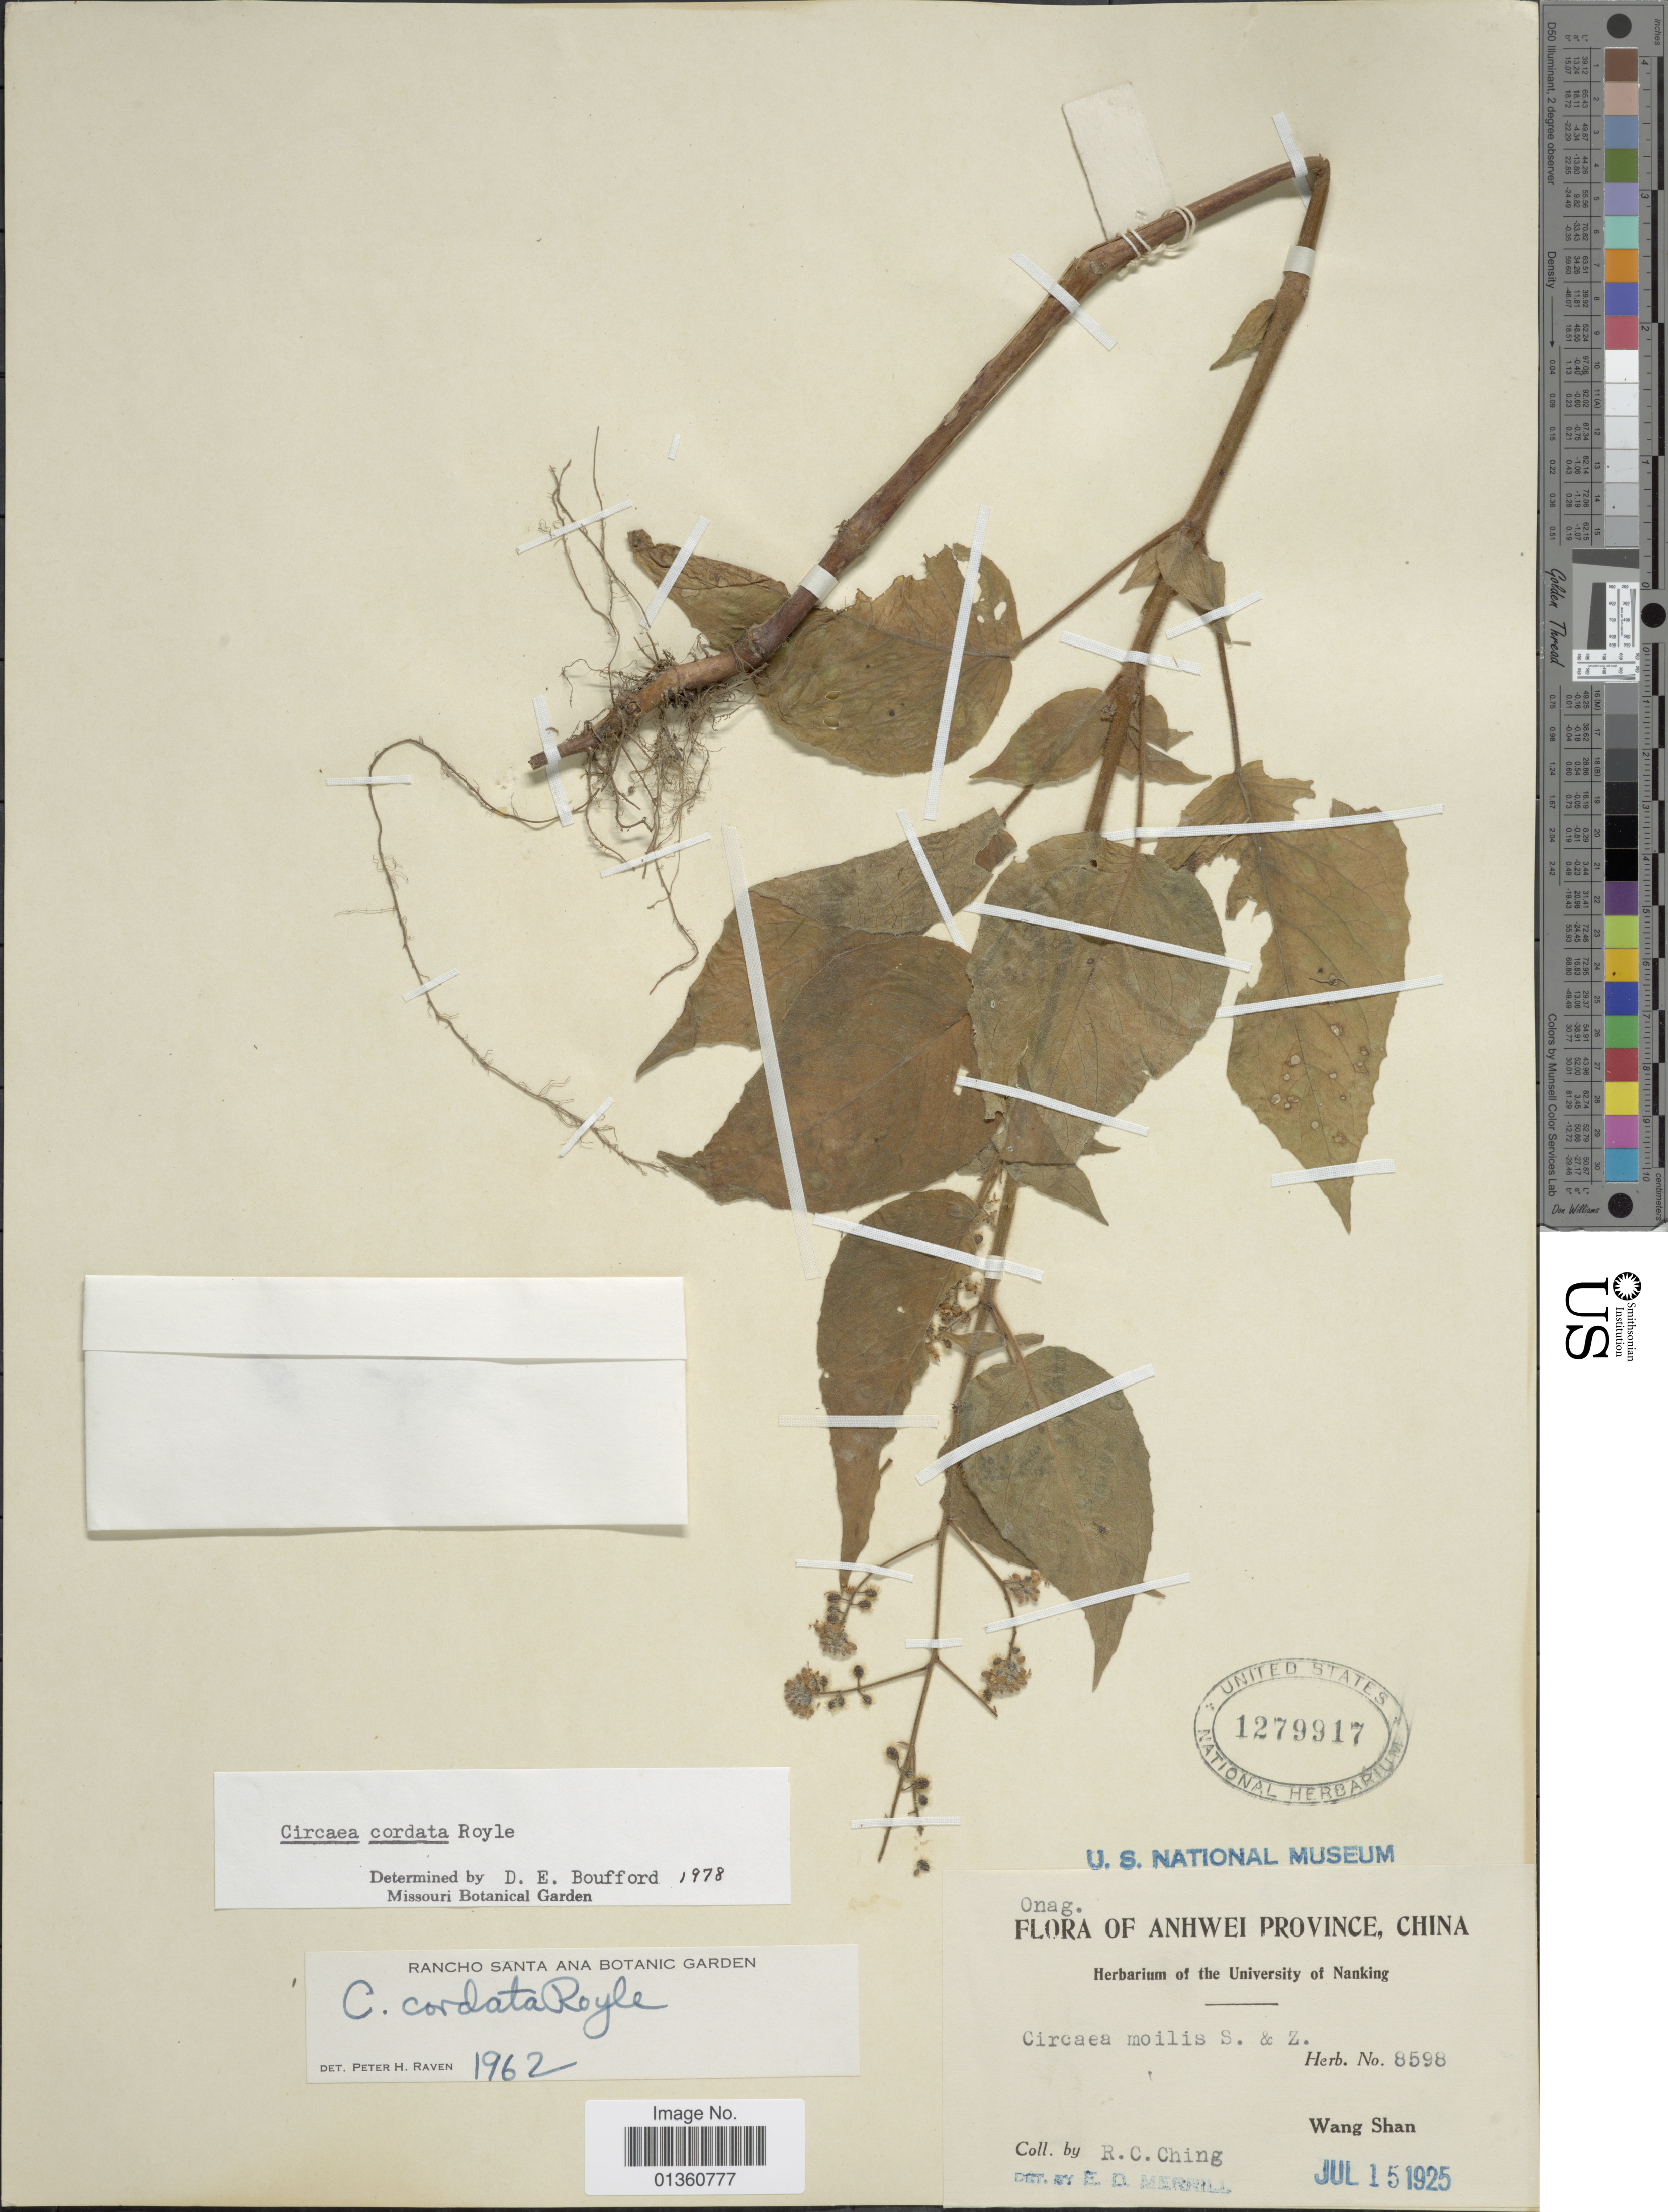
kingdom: Plantae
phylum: Tracheophyta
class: Magnoliopsida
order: Myrtales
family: Onagraceae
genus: Circaea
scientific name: Circaea cordata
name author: Royle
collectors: R. C. Ching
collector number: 8598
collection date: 1925-07-15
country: China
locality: Anhwei Province. Wang Shan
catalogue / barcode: US 1279917